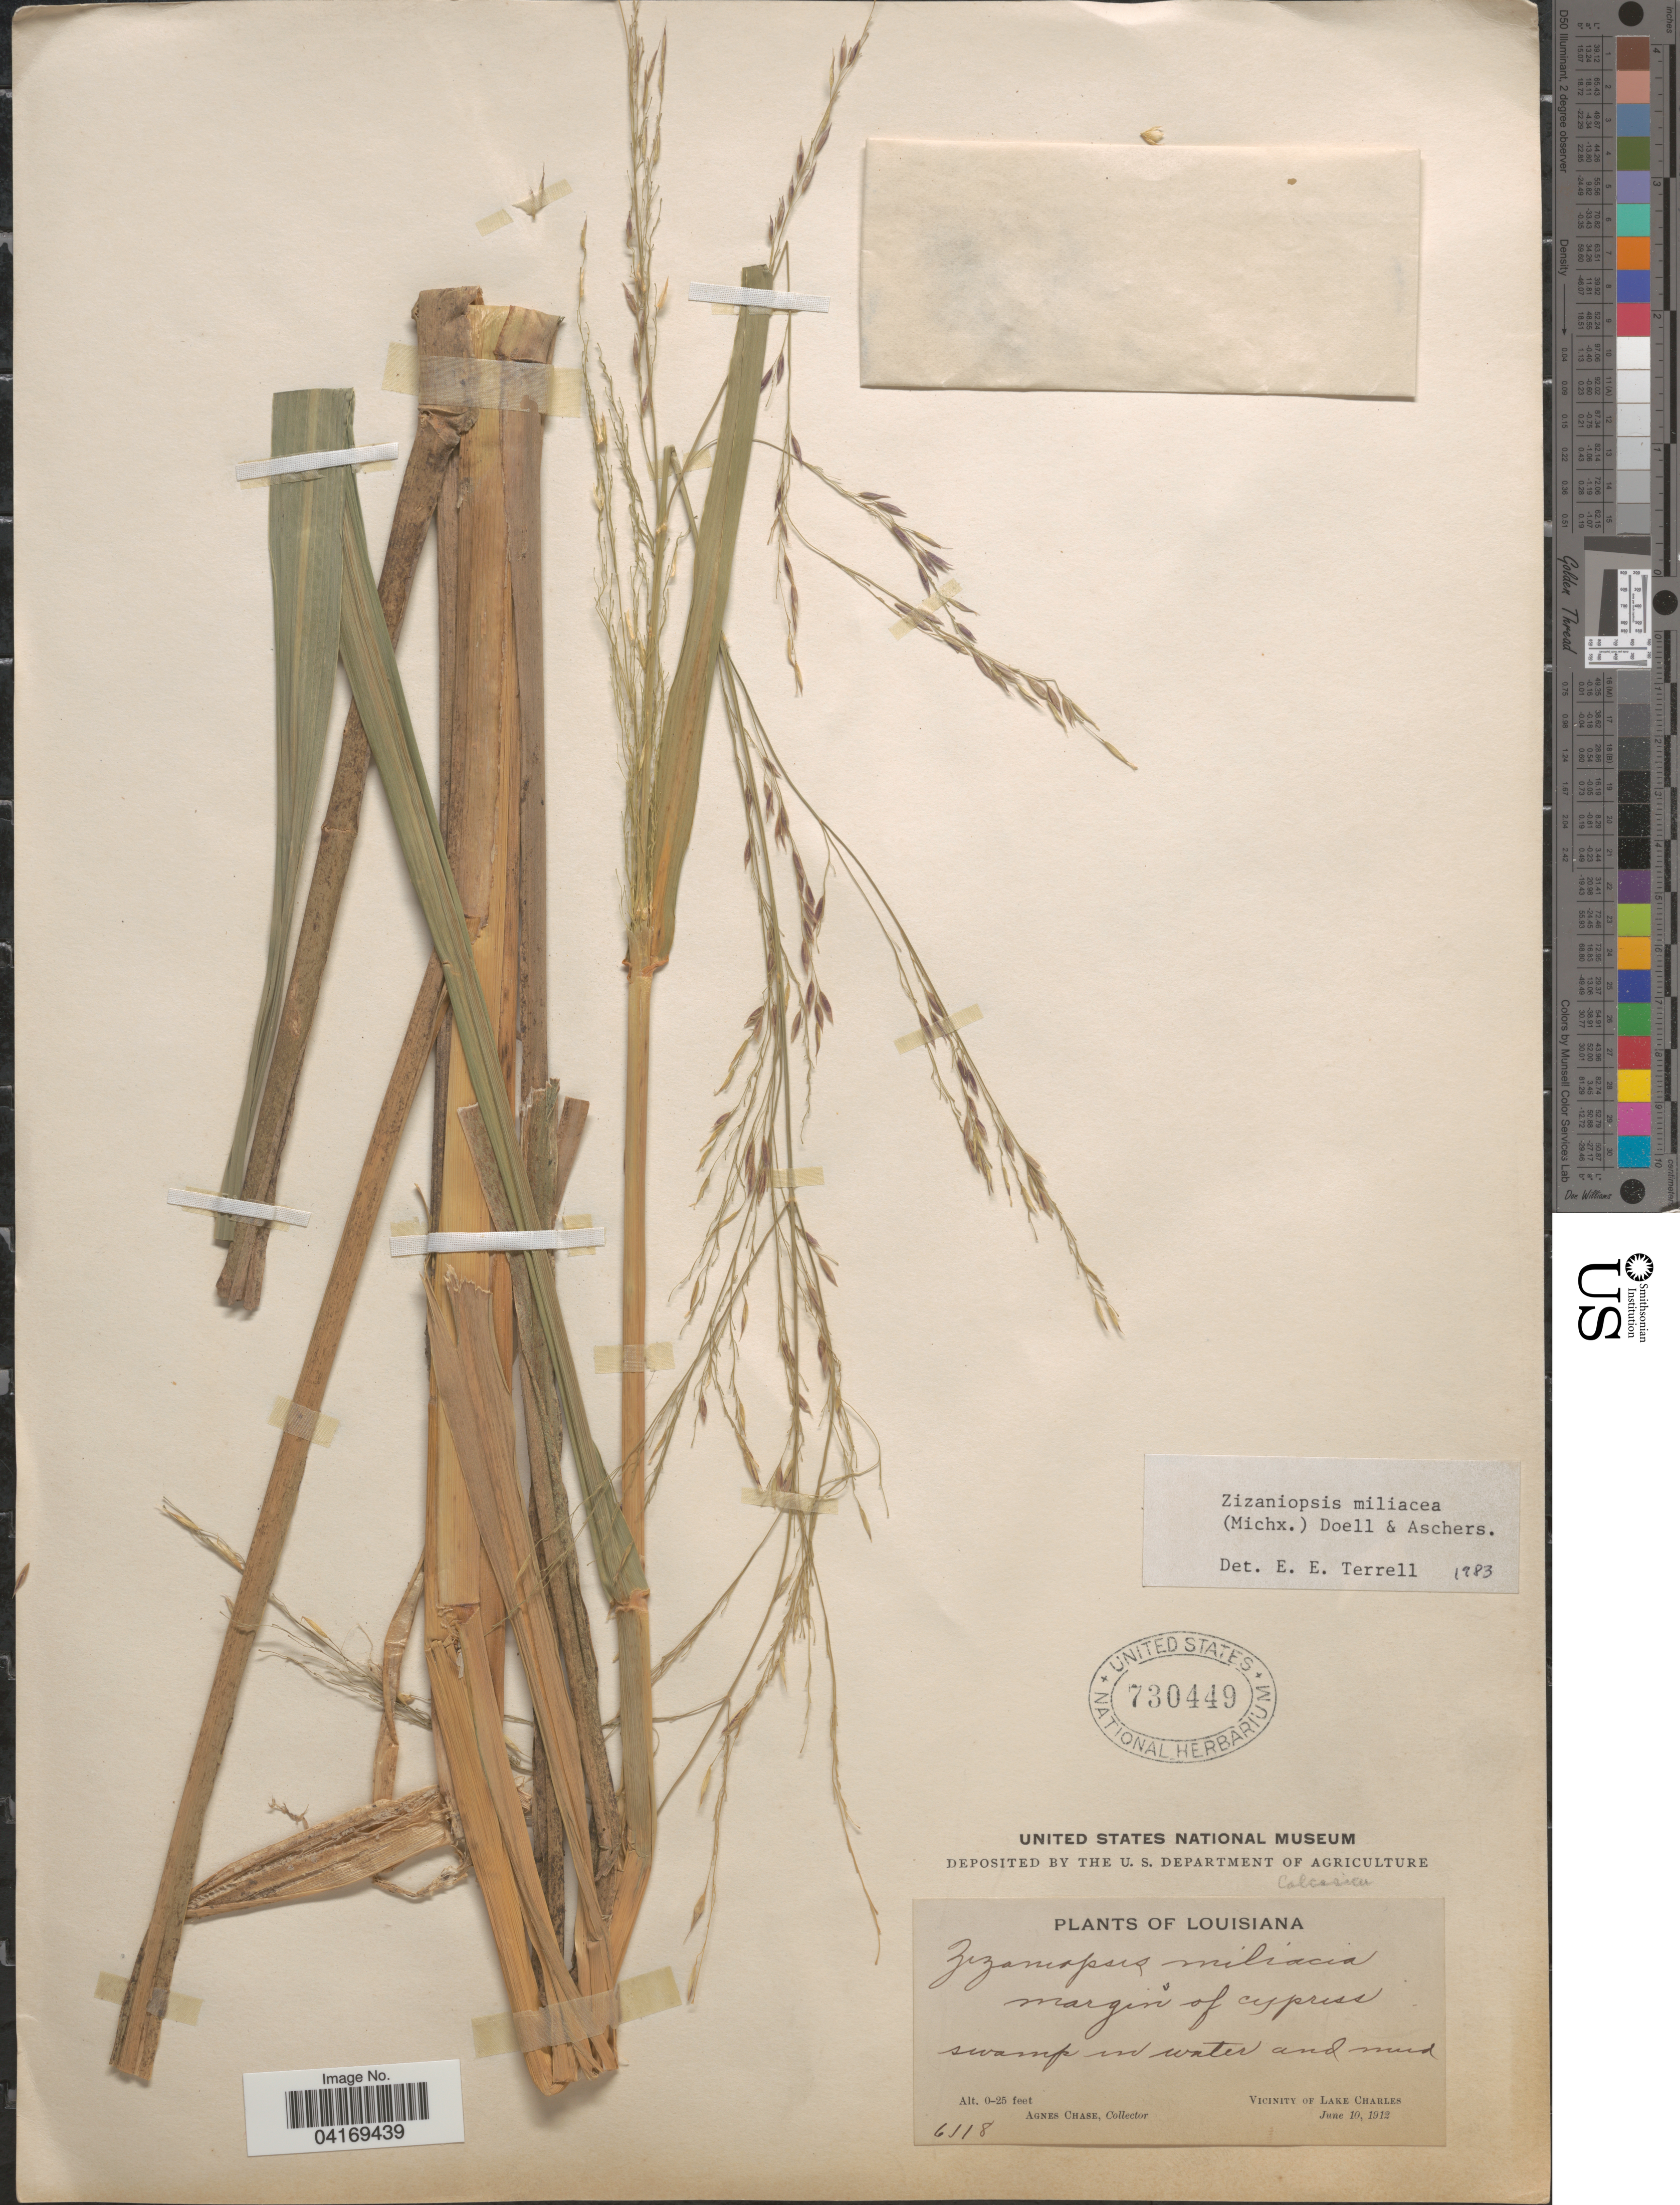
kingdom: Plantae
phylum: Tracheophyta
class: Liliopsida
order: Poales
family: Poaceae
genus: Zizaniopsis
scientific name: Zizaniopsis miliacea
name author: (Michx.) Döll & Asch.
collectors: A. Chase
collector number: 6118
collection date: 1912-06-10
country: United States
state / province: Louisiana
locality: Vicinity of Lake Charles.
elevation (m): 0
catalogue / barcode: US 730449